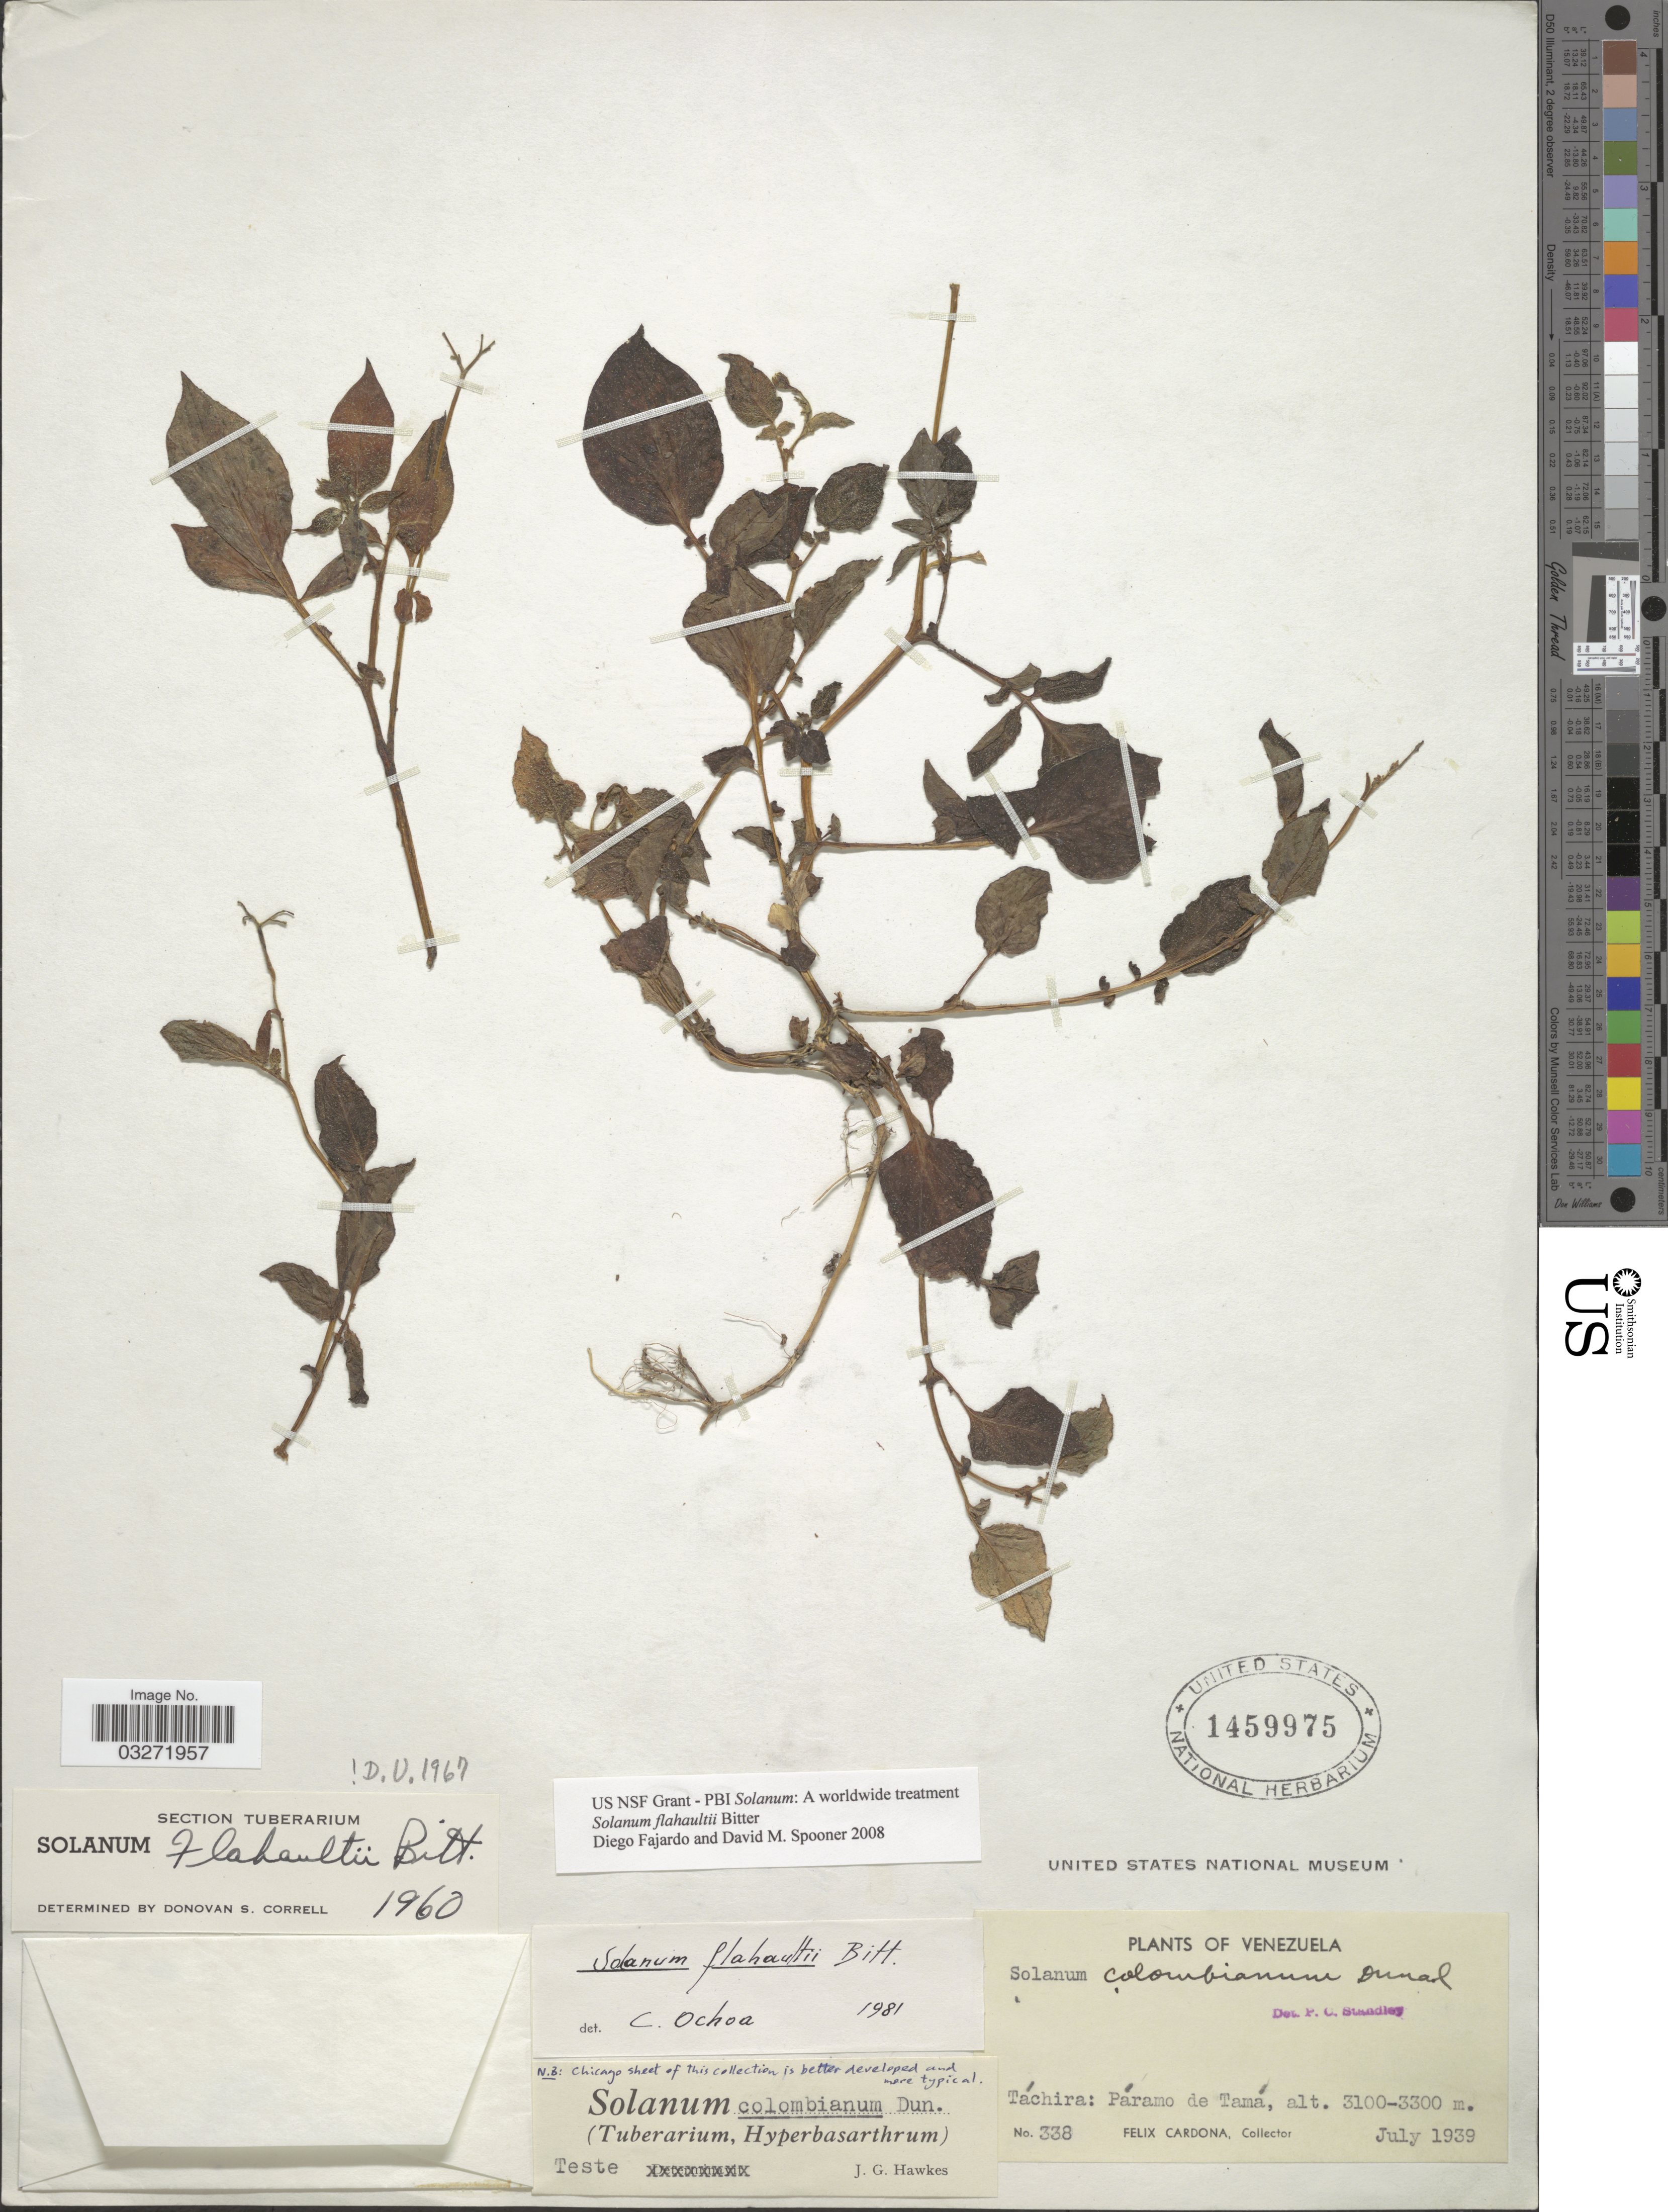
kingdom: Plantae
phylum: Tracheophyta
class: Magnoliopsida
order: Solanales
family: Solanaceae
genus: Solanum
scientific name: Solanum flahaultii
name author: Bitter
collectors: F. Cardona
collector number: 338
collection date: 1939-07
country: Venezuela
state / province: Tachira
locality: Táchira: Páramo de Tamá.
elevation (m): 3100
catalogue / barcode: US 1459975